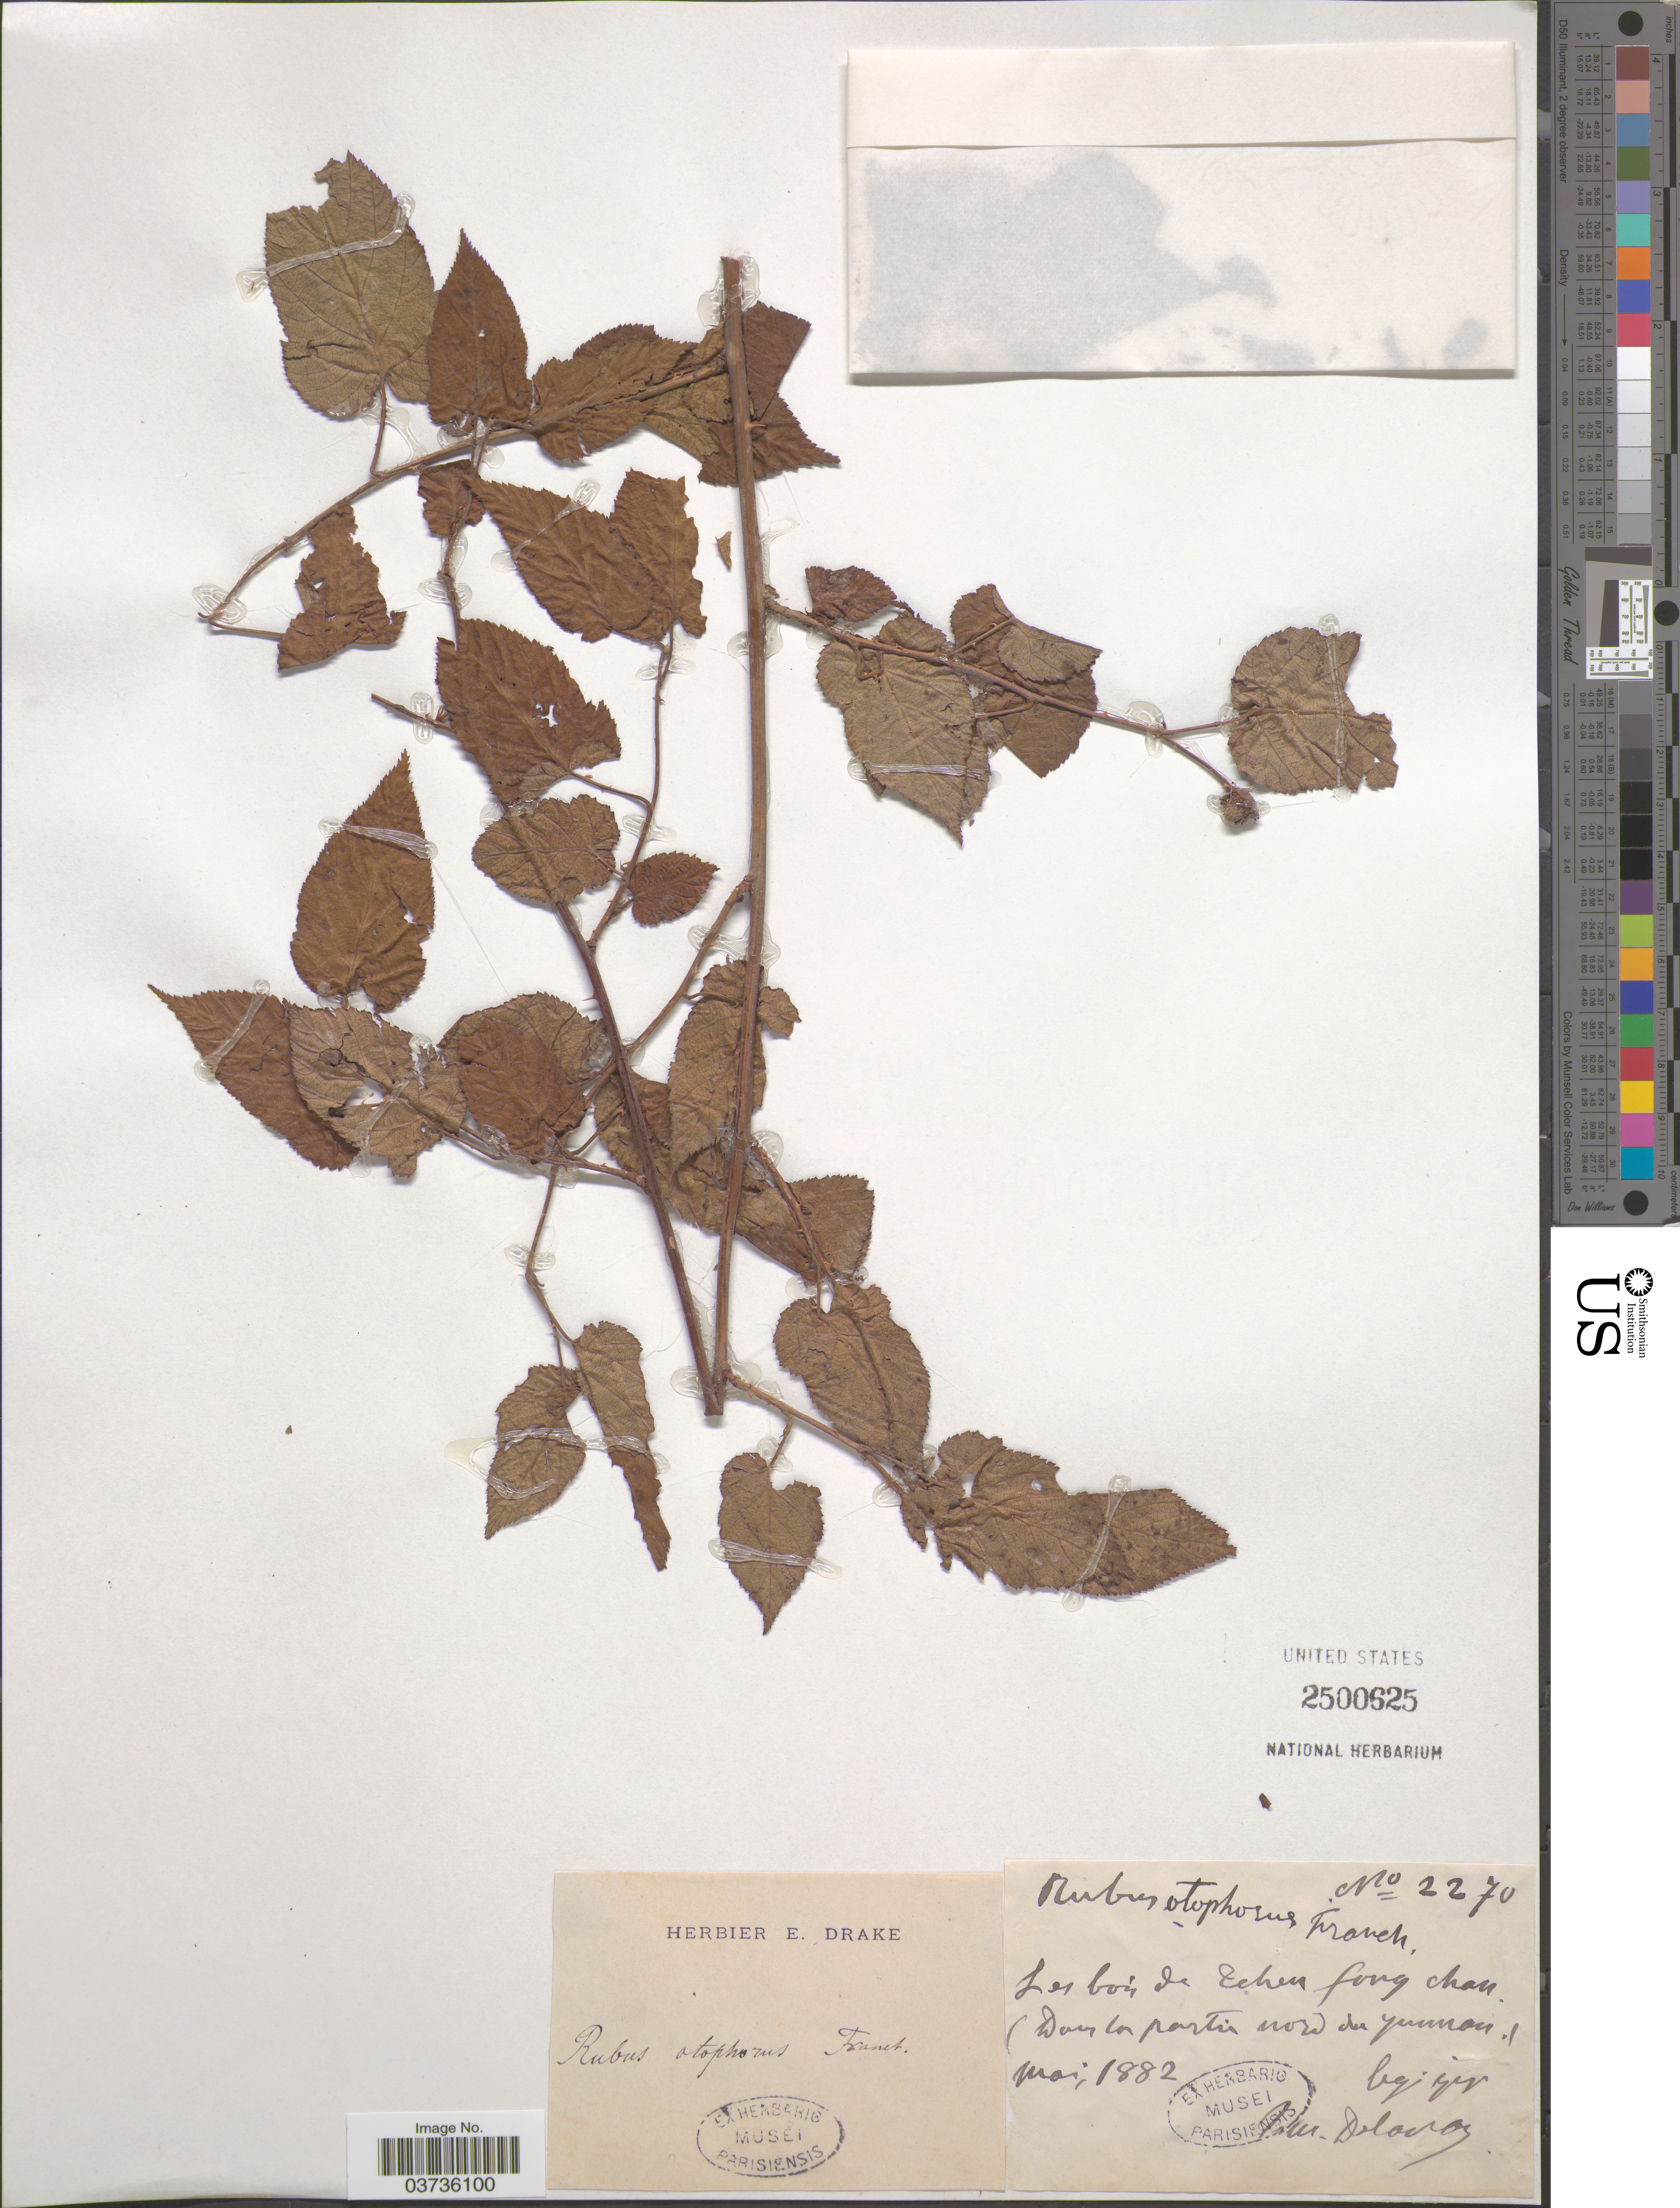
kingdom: Plantae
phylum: Tracheophyta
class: Magnoliopsida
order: Rosales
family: Rosaceae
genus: Rubus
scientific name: Rubus otophorus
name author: Franch.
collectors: J. Delavay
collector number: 2270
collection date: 1882-05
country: China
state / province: Yunnan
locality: Les bois de Tchen fong chan. (Dans los partie nord du Yunnan).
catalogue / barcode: US 2500625